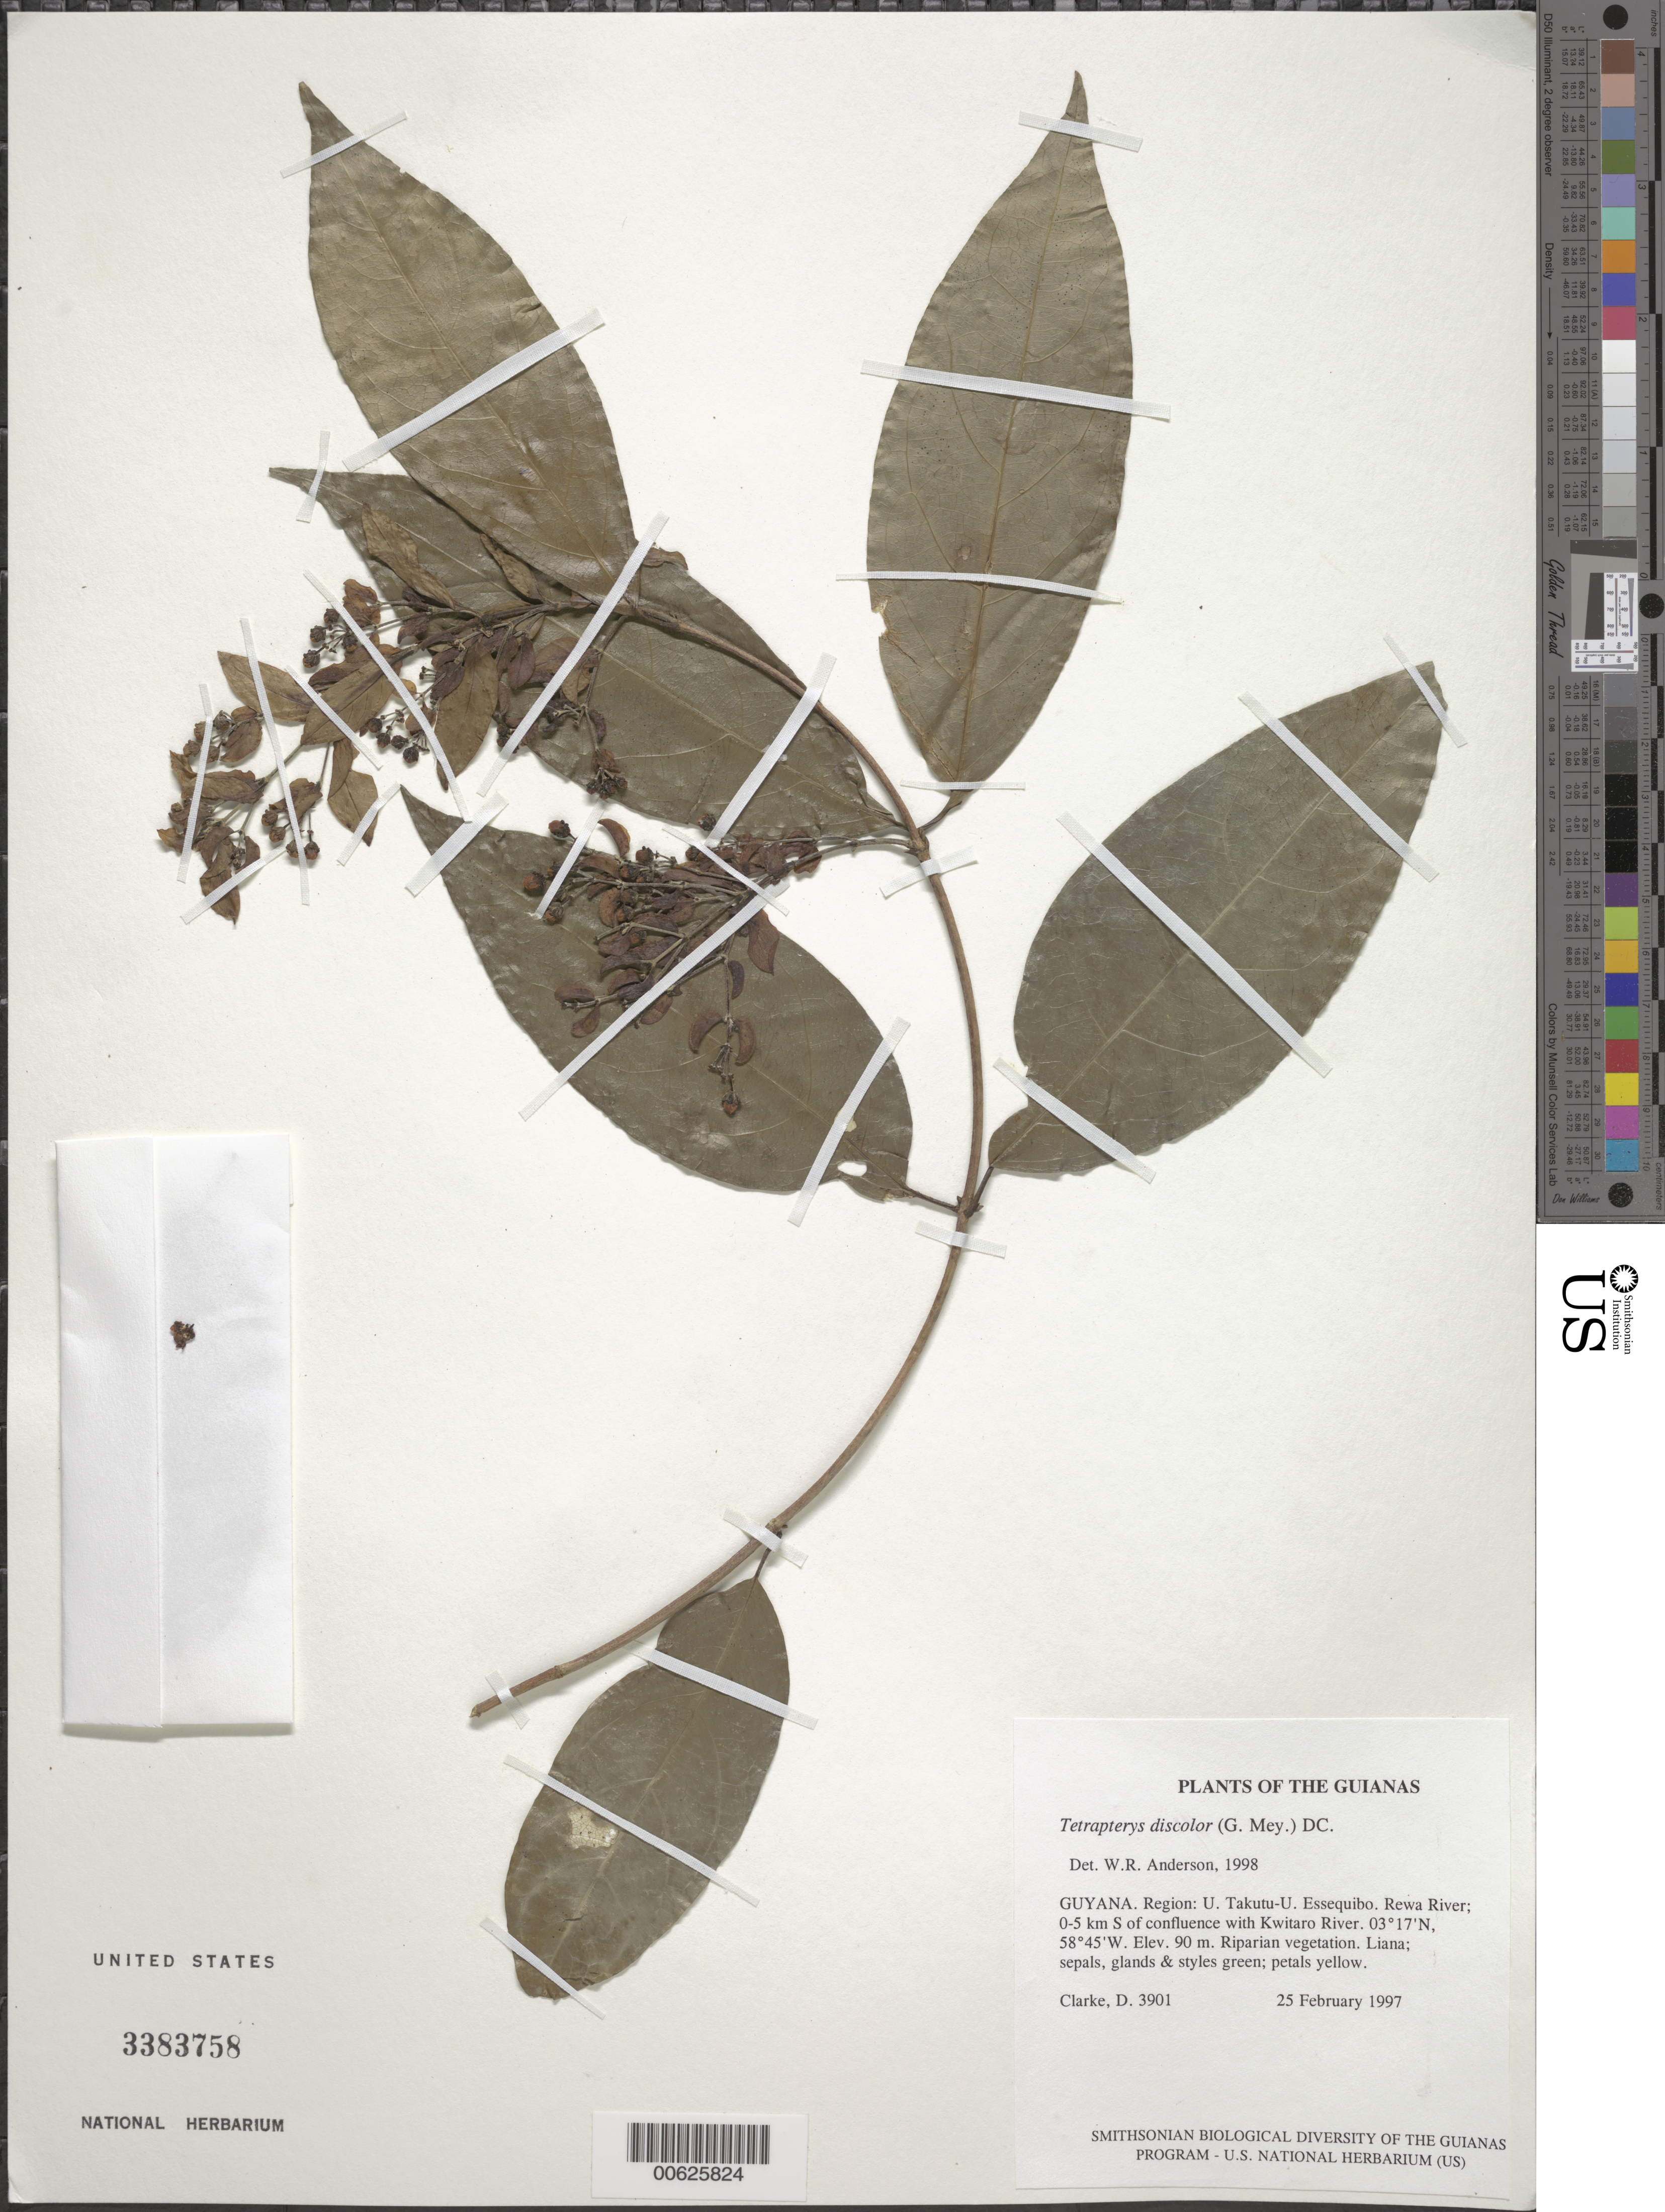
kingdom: Plantae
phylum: Tracheophyta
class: Magnoliopsida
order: Malpighiales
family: Malpighiaceae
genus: Tetrapterys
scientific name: Tetrapterys discolor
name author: (G. Mey.) DC.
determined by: Anderson, W. R., (MICH), University of Michigan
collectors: H. D. Clarke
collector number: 3901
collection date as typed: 25 February 1997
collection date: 1997-02-25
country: Guyana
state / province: U. Takutu-U. Essequibo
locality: Rewa River; 0-5 km S of confluence with Kwitaro River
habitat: Riparian vegetation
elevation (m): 90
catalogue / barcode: US 3383758